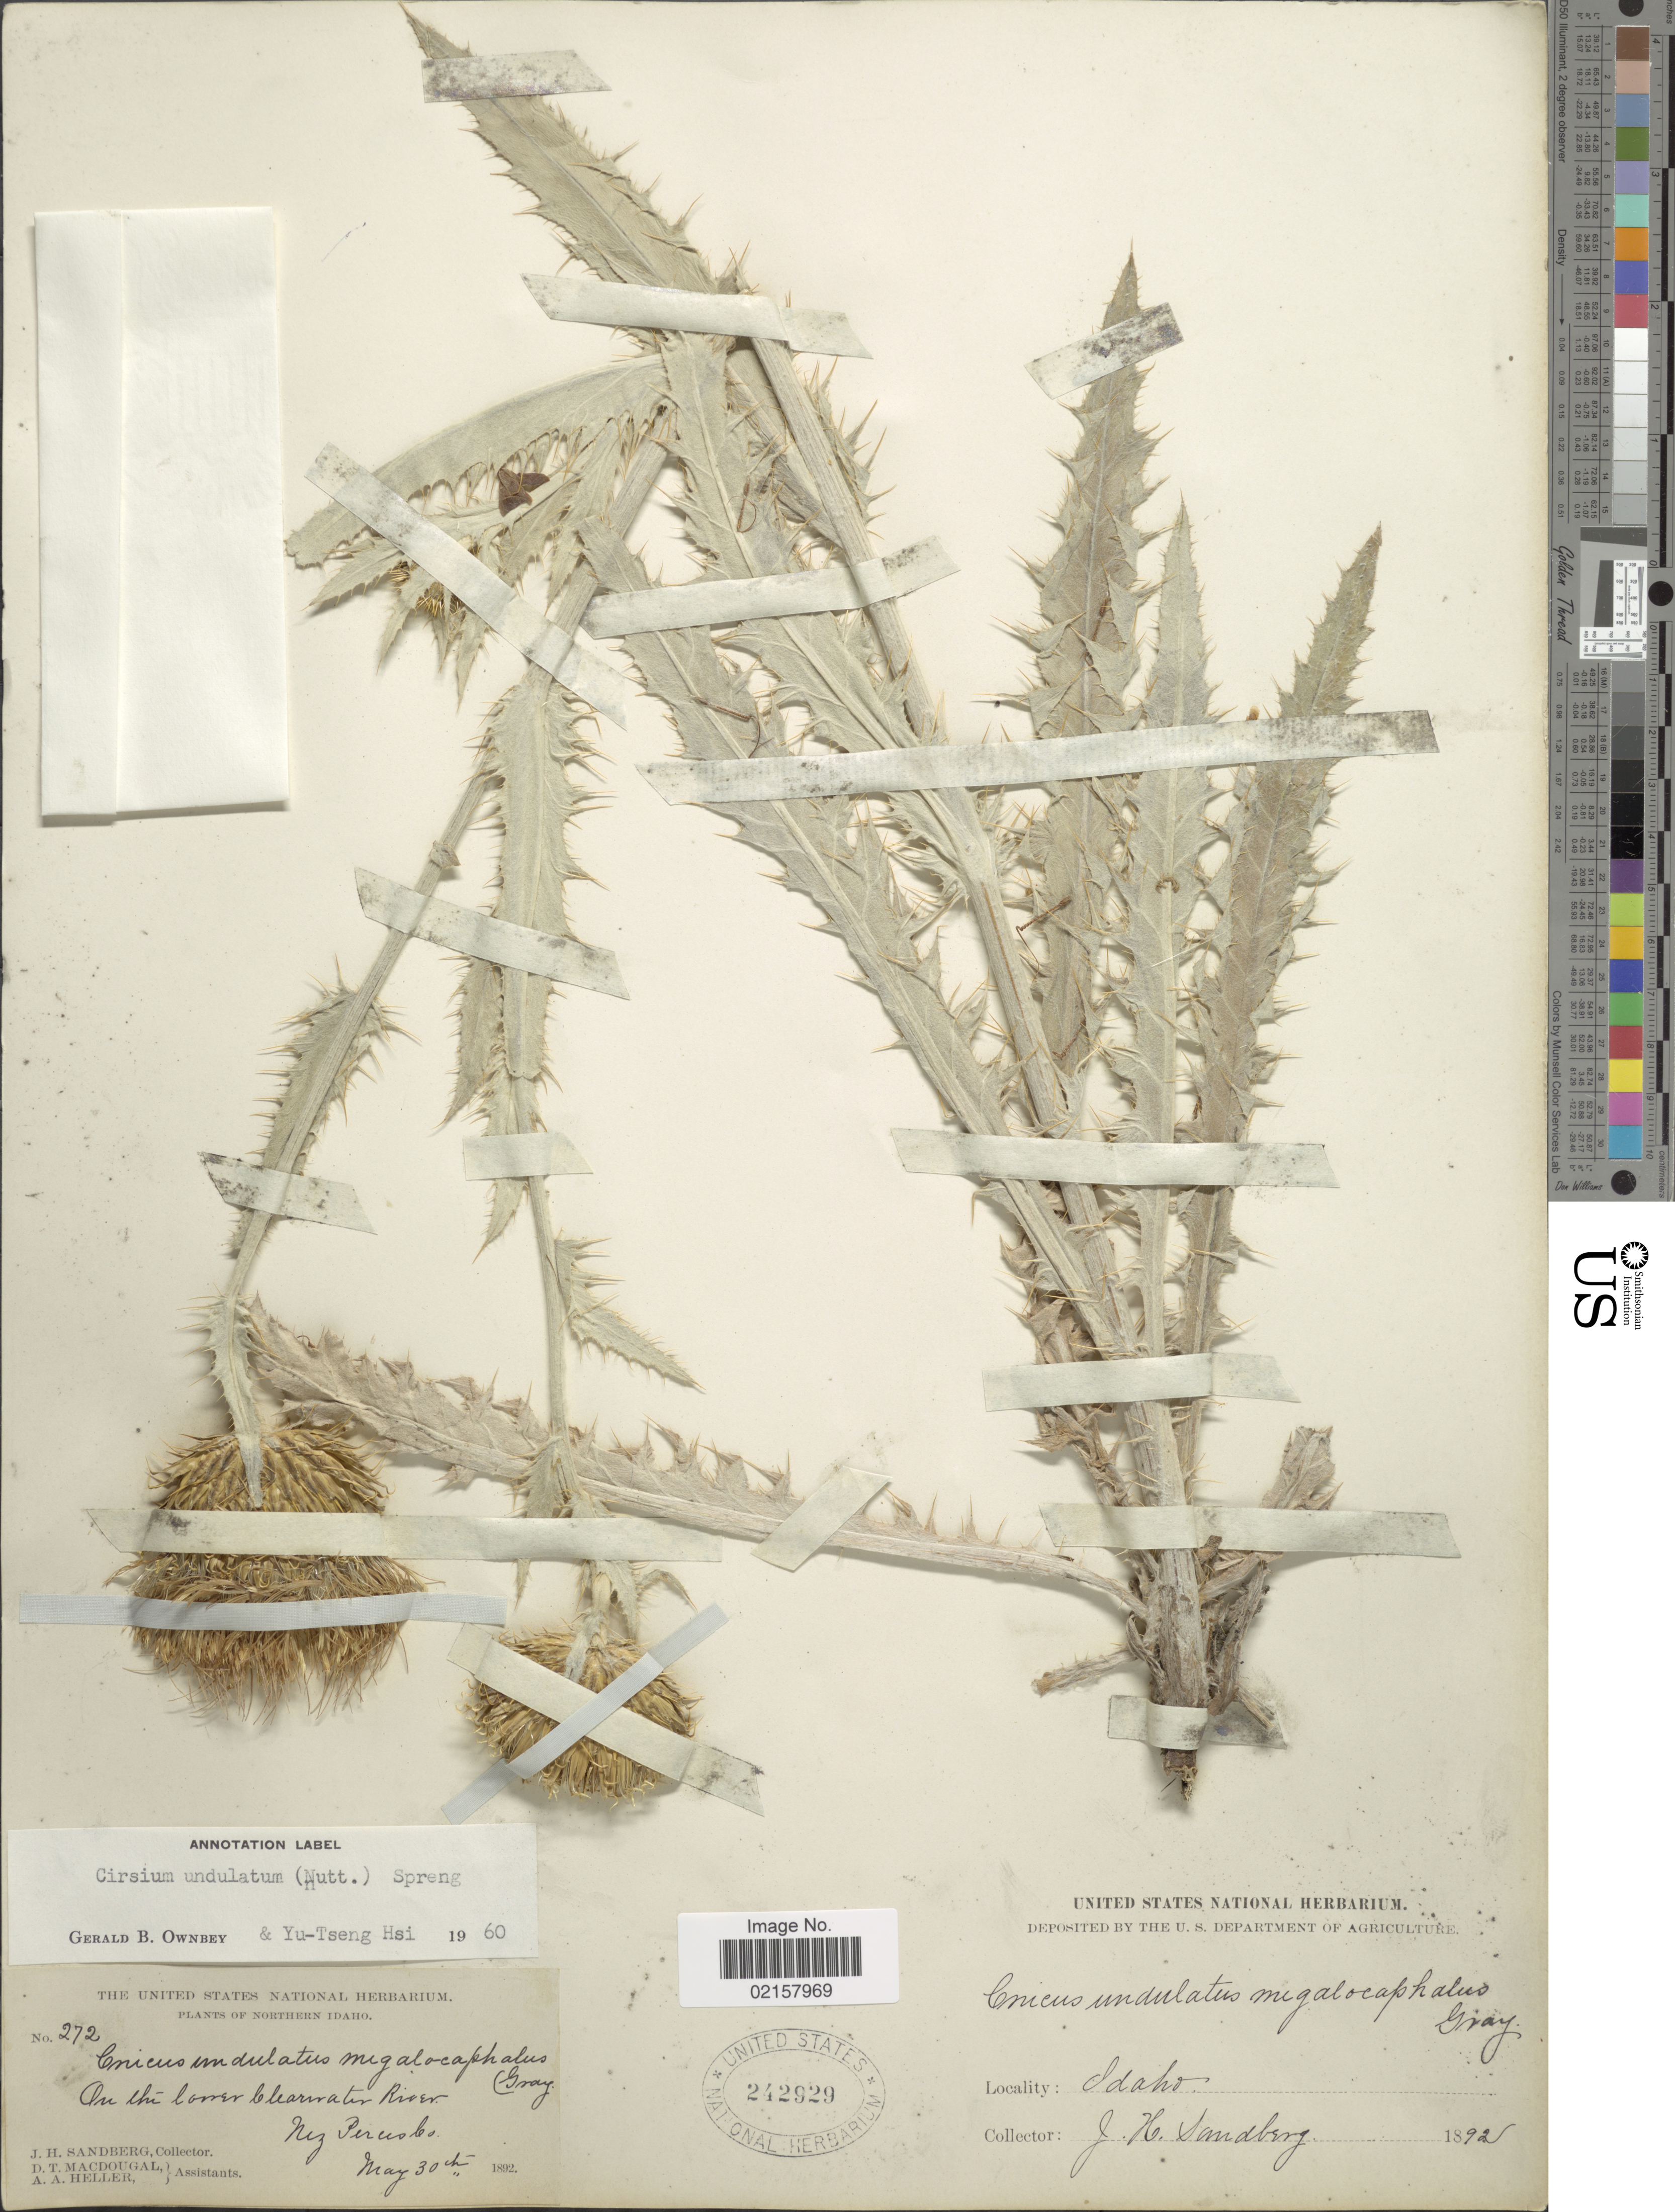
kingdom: Plantae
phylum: Tracheophyta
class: Magnoliopsida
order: Asterales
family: Asteraceae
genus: Cirsium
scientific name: Cirsium undulatum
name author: (Nutt.) Spreng.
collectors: J. H. Sandberg, D. T. MacDougal & A. A. Heller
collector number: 272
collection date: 1892-05-30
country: United States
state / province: Idaho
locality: Northern Idaho, on the Corner Clearwater River, Nez Perus Co.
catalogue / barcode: US 242929